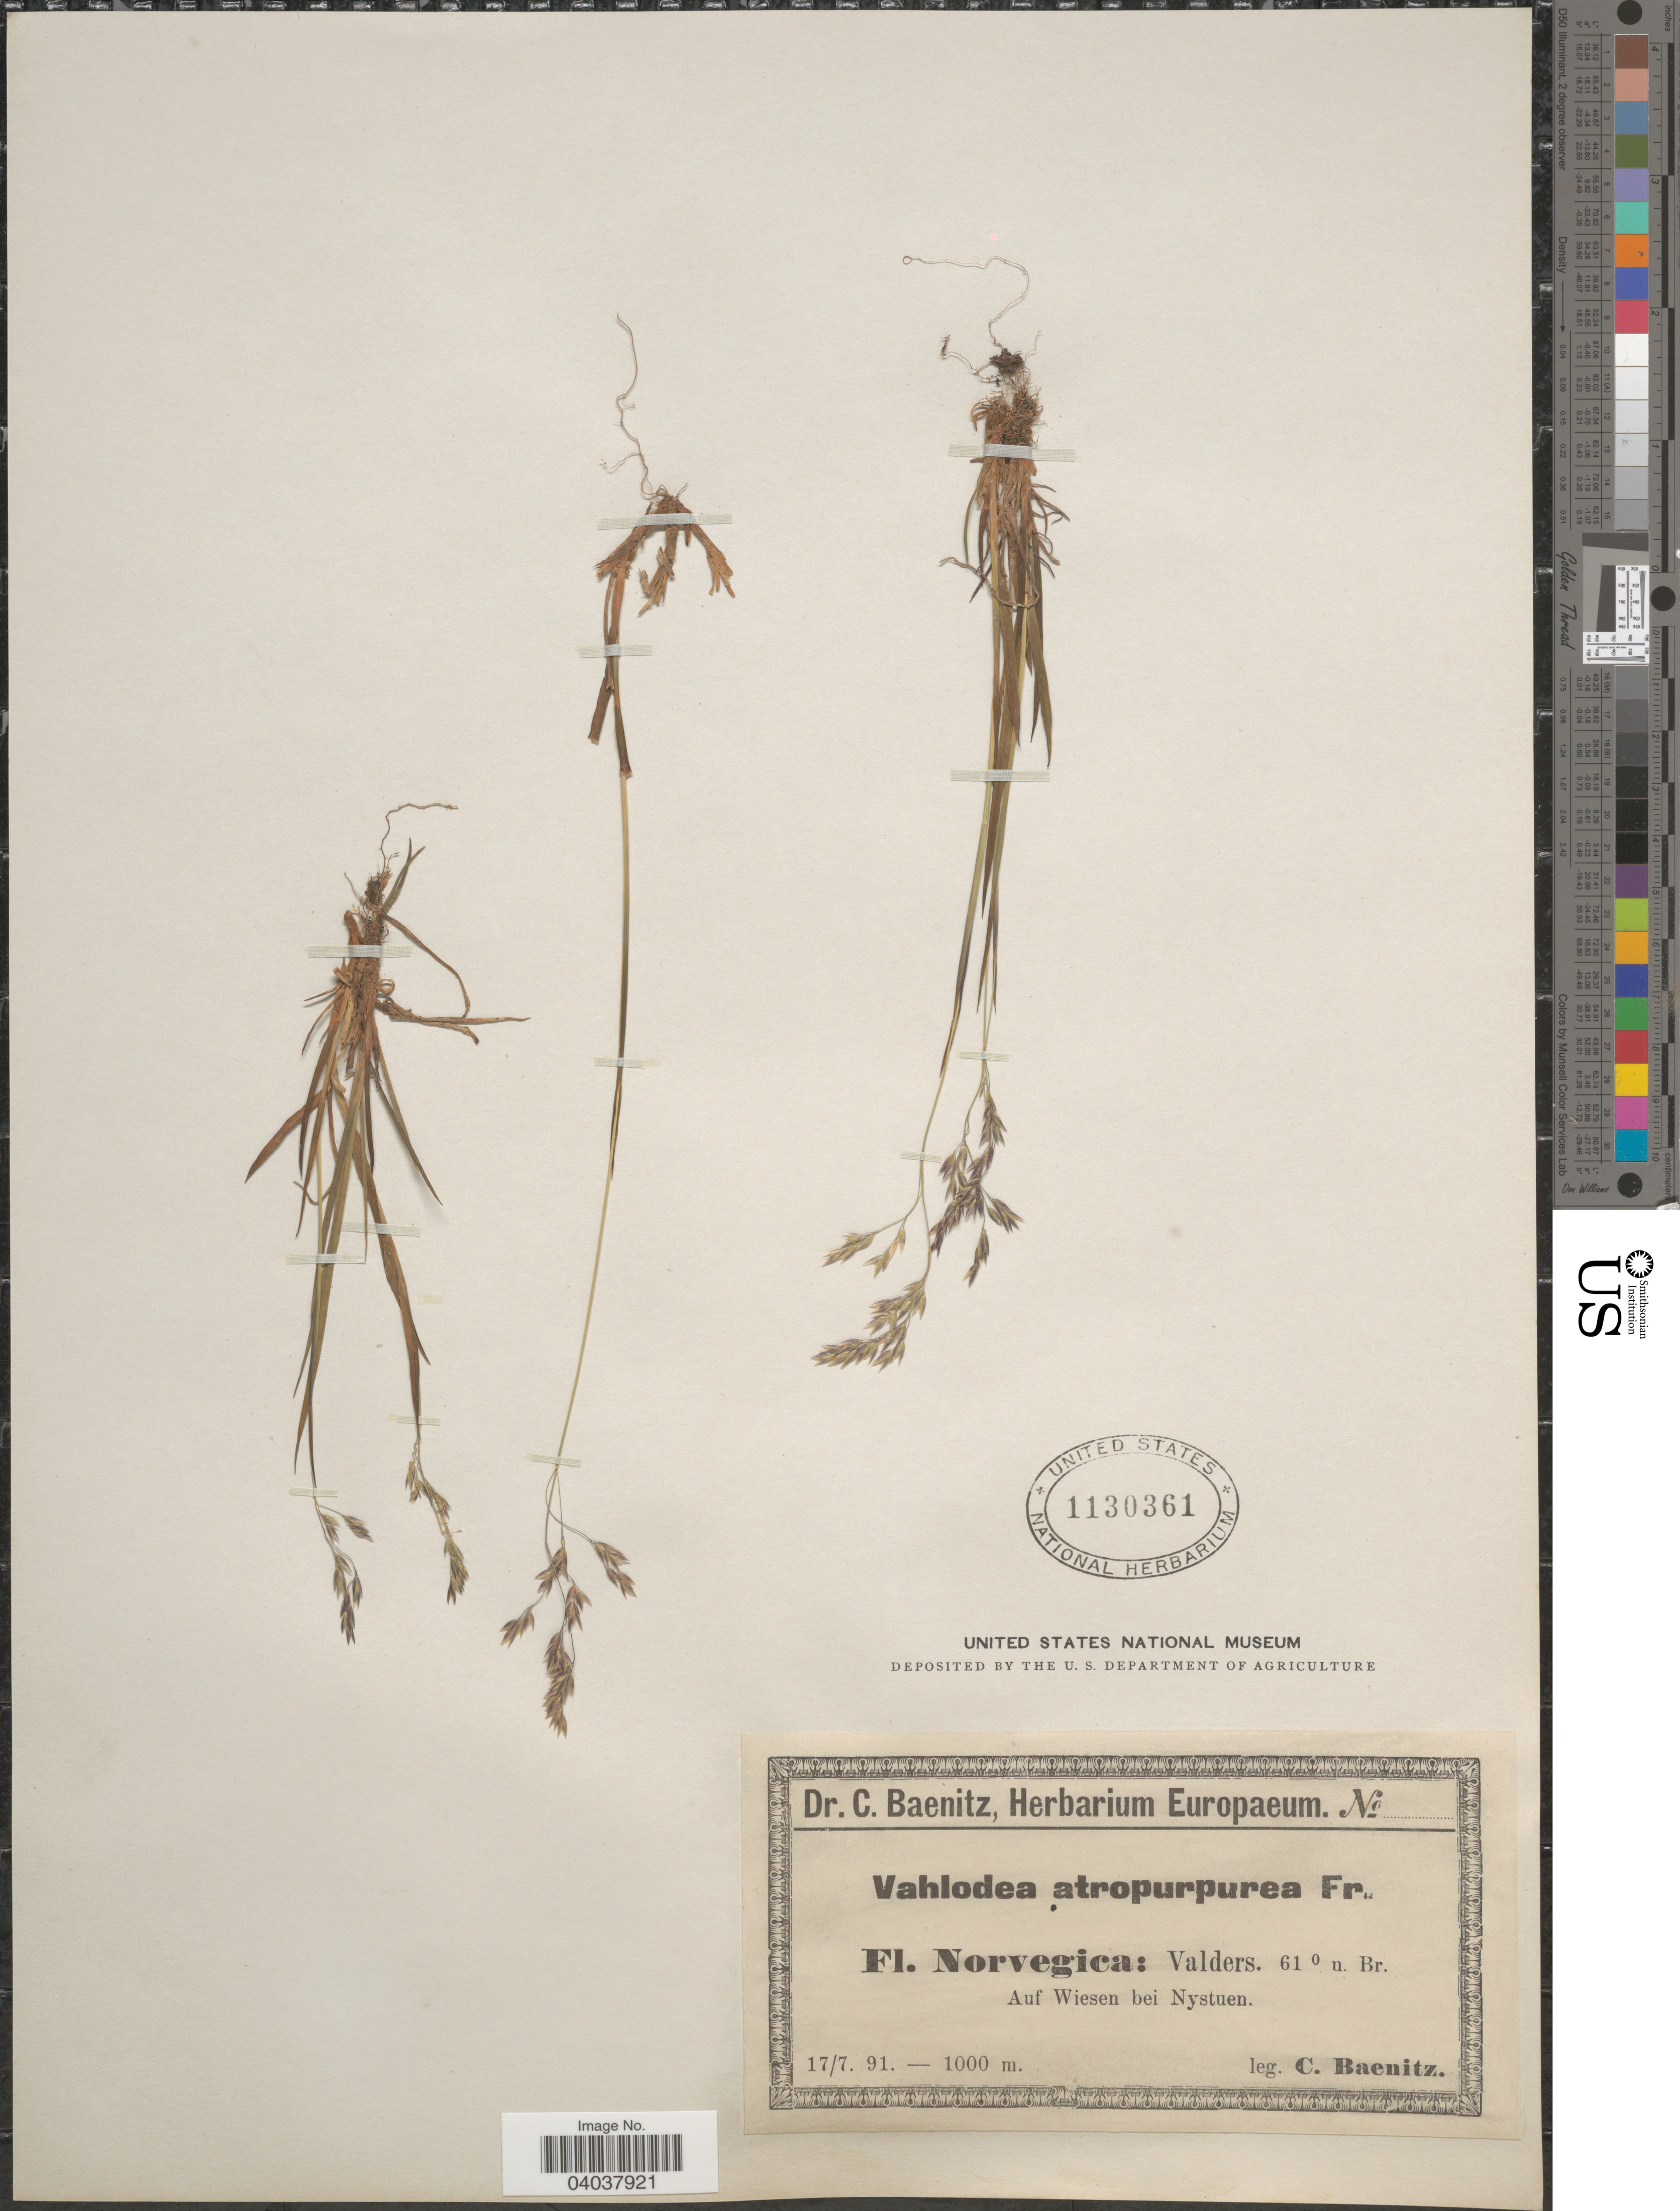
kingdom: Plantae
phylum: Tracheophyta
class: Liliopsida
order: Poales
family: Poaceae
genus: Vahlodea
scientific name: Vahlodea atropurpurea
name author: (Wahlenb.) Fr. ex Hartm.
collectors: C. G. Baenitz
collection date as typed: Transcribed d/m/y: 17/7/91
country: Norway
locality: Norvegica: Valders. Auf Wiesen bei Nystuen.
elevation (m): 1000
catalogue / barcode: US 1130361